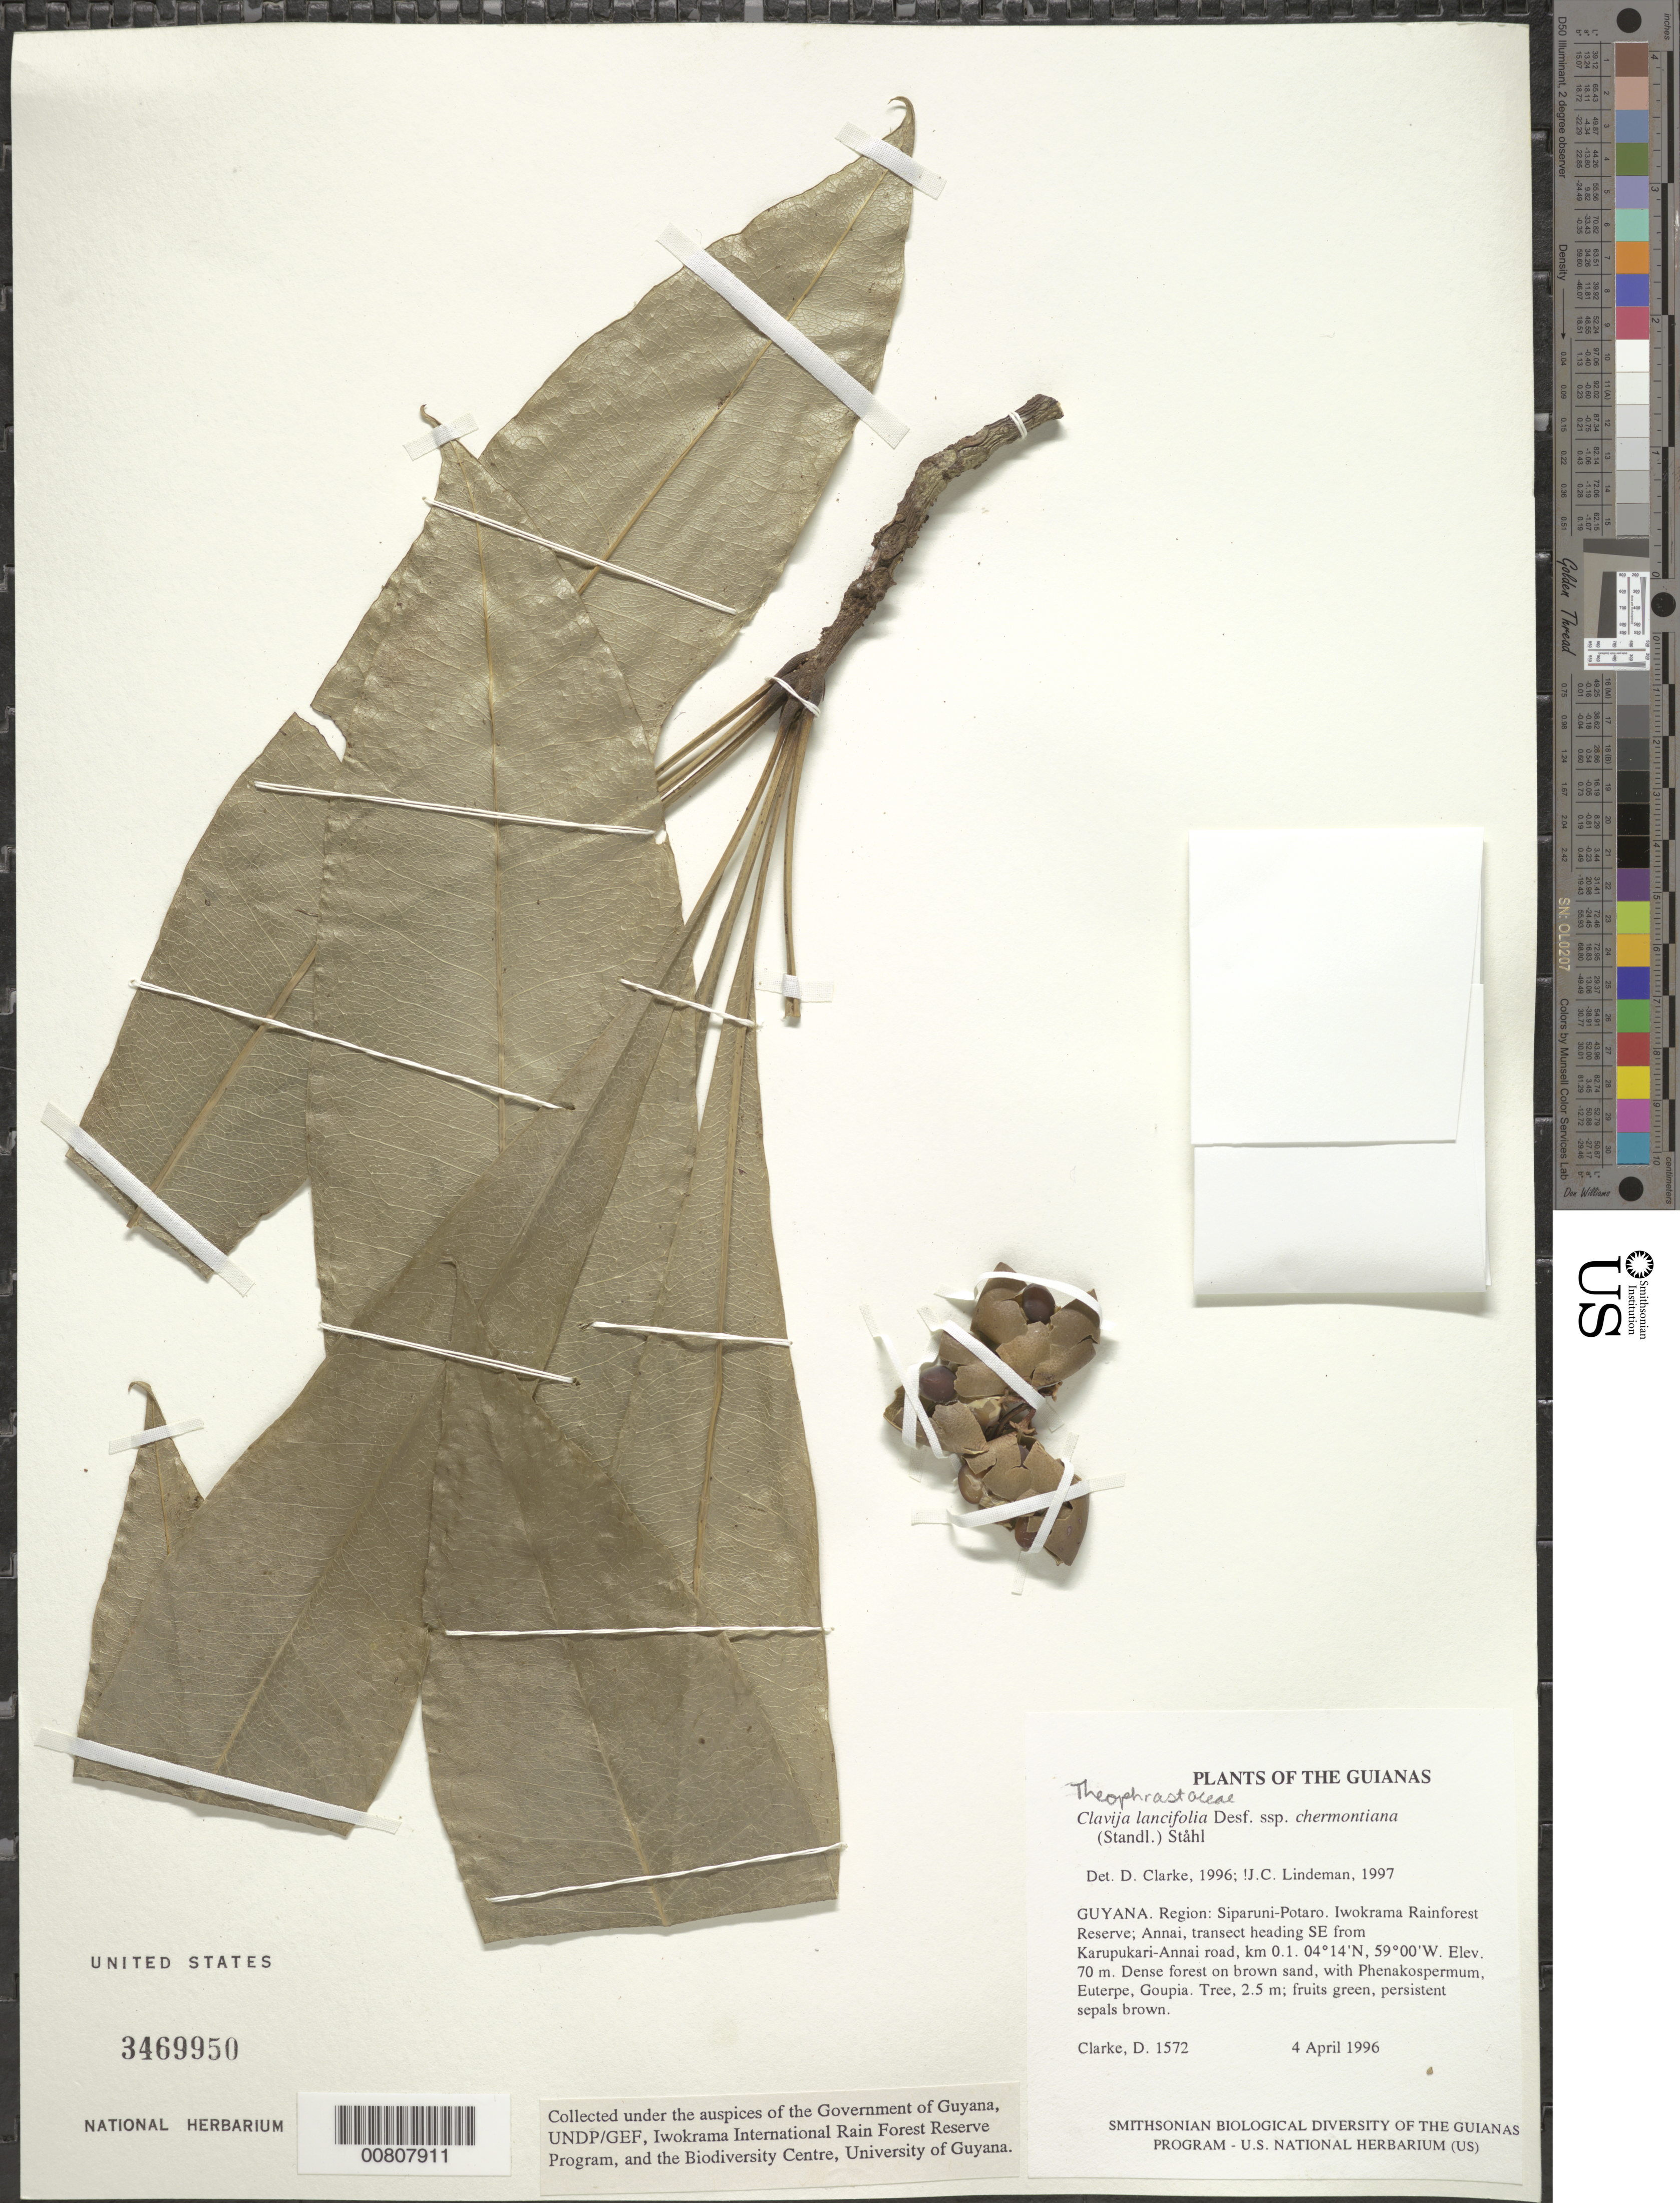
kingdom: Plantae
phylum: Tracheophyta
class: Magnoliopsida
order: Ericales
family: Primulaceae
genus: Clavija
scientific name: Clavija lancifolia subsp. chermontiana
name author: (Standl.) B. Ståhl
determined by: Lindeman, J. C.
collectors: H. D. Clarke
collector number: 1572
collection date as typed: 4 April 1996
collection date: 1996-04-04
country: Guyana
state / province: Potaro-Siparuni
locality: Iwokrama Rainforest Reserve; Annai, transect heading SE from Karupukari-Annai road, km 0.1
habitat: Dense forest on brown sand, with Phenakospermum, Euterpe, Goupia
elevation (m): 70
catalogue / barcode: US 3469950